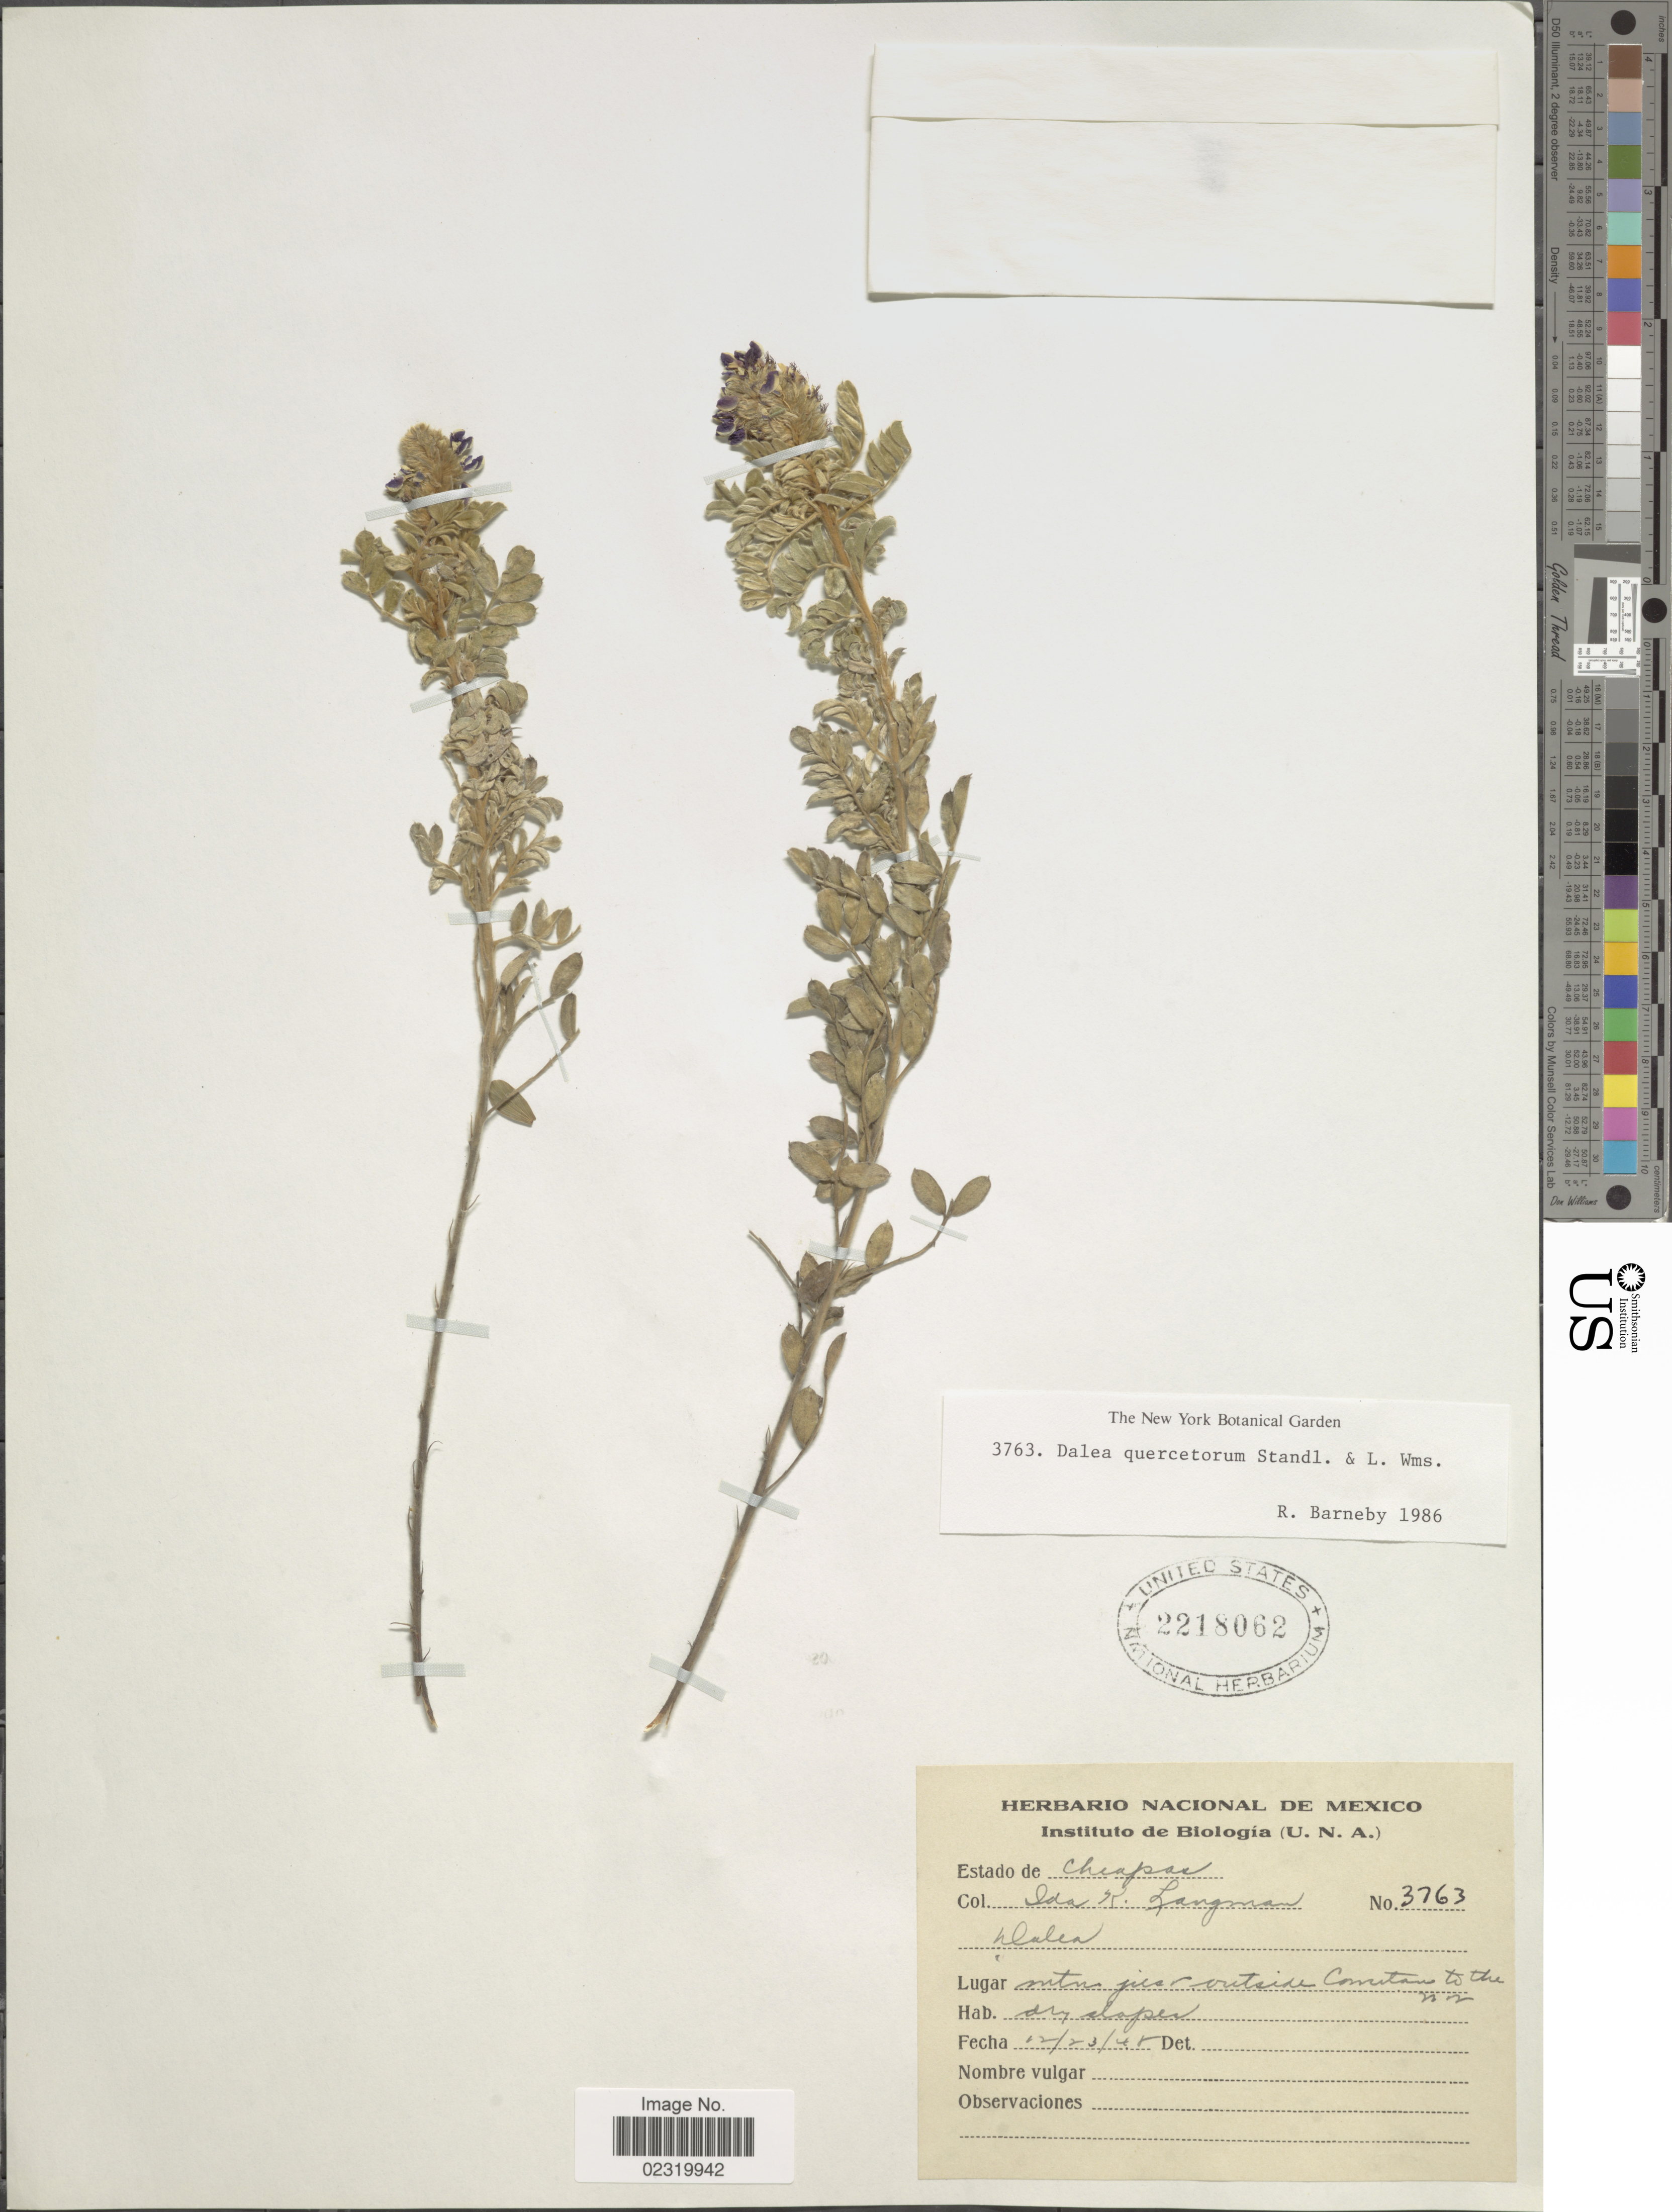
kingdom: Plantae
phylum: Tracheophyta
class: Magnoliopsida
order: Fabales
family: Fabaceae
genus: Dalea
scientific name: Dalea quercetorum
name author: Standl. & L.O. Williams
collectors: I. K. Langman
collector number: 3763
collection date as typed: Transcribed d/m/y: 23/12/48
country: Mexico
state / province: Chiapas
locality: Mtn. just outside Comitán to the N.W.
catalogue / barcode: US 2218062